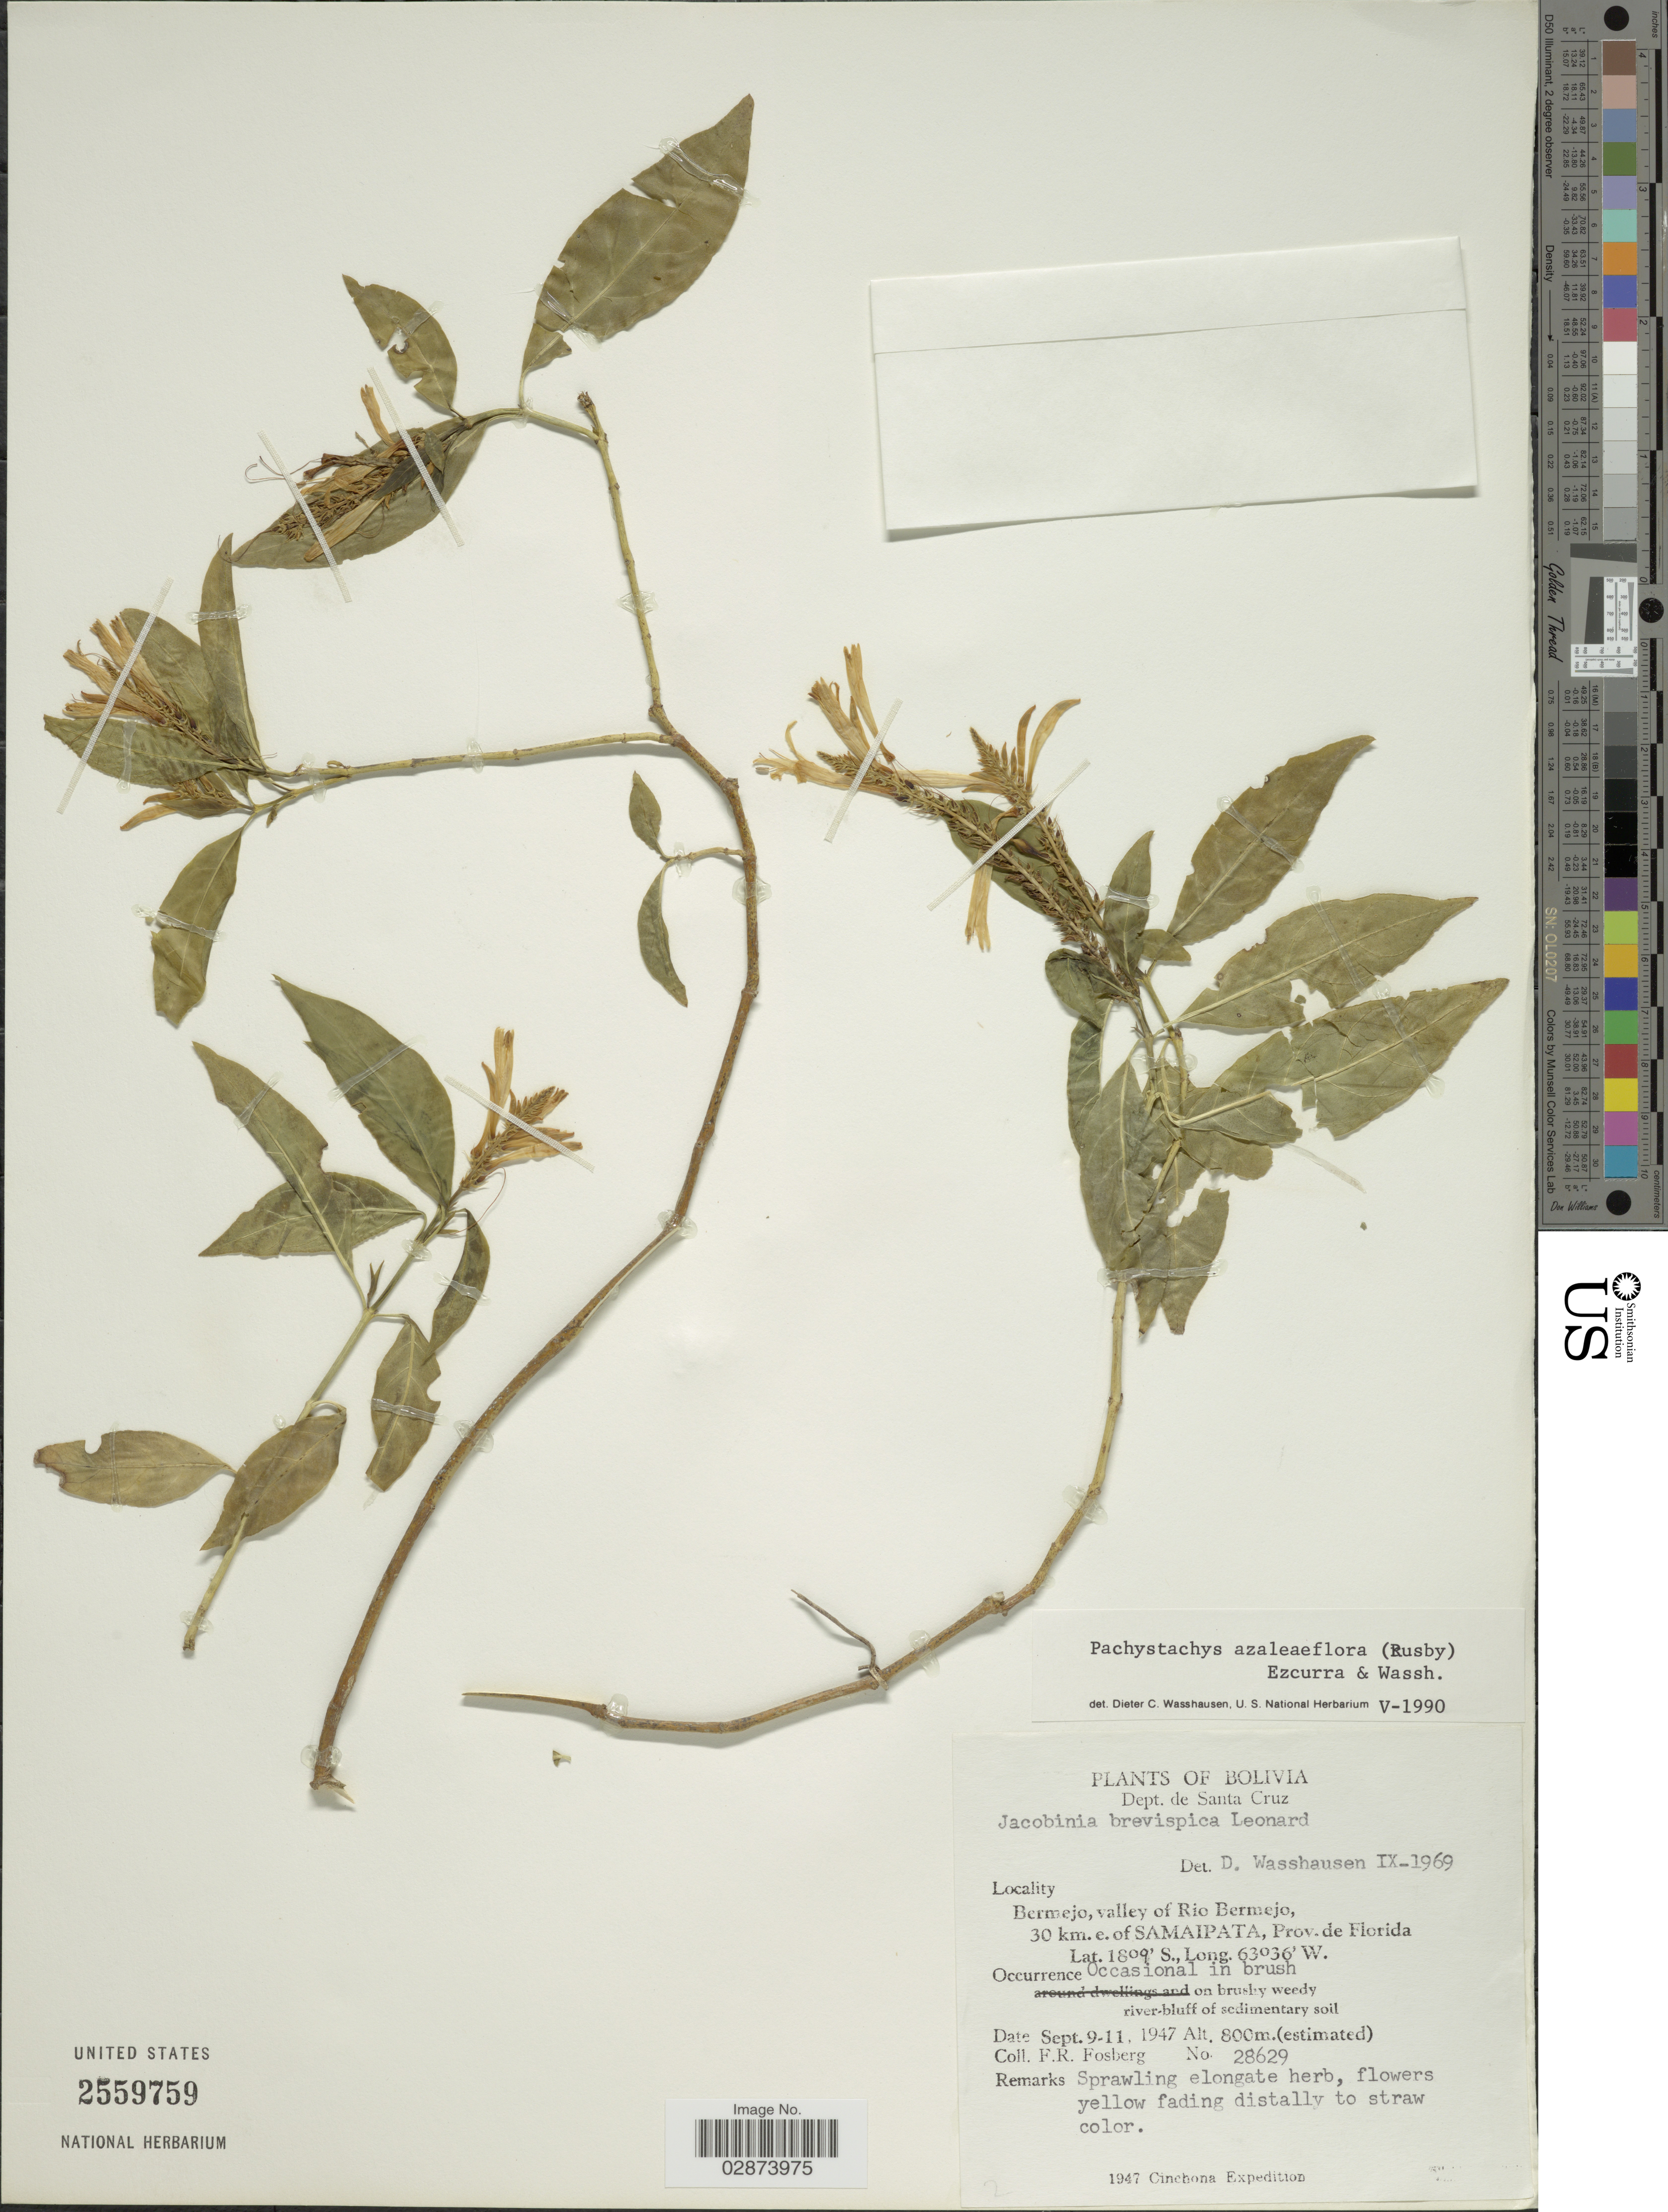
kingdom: Plantae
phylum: Tracheophyta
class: Magnoliopsida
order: Lamiales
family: Acanthaceae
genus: Schaueria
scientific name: Schaueria azaleiflora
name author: Rusby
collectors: F. R. Fosberg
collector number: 28629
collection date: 1947-09-09/1949-09-11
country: Bolivia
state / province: Santa Cruz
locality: Dept. de Santa Cruz. Bermejo, valley of Rio Bermejo, 30 km. e. of Samaipata, Prov. de Florida.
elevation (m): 800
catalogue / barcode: US 2559759